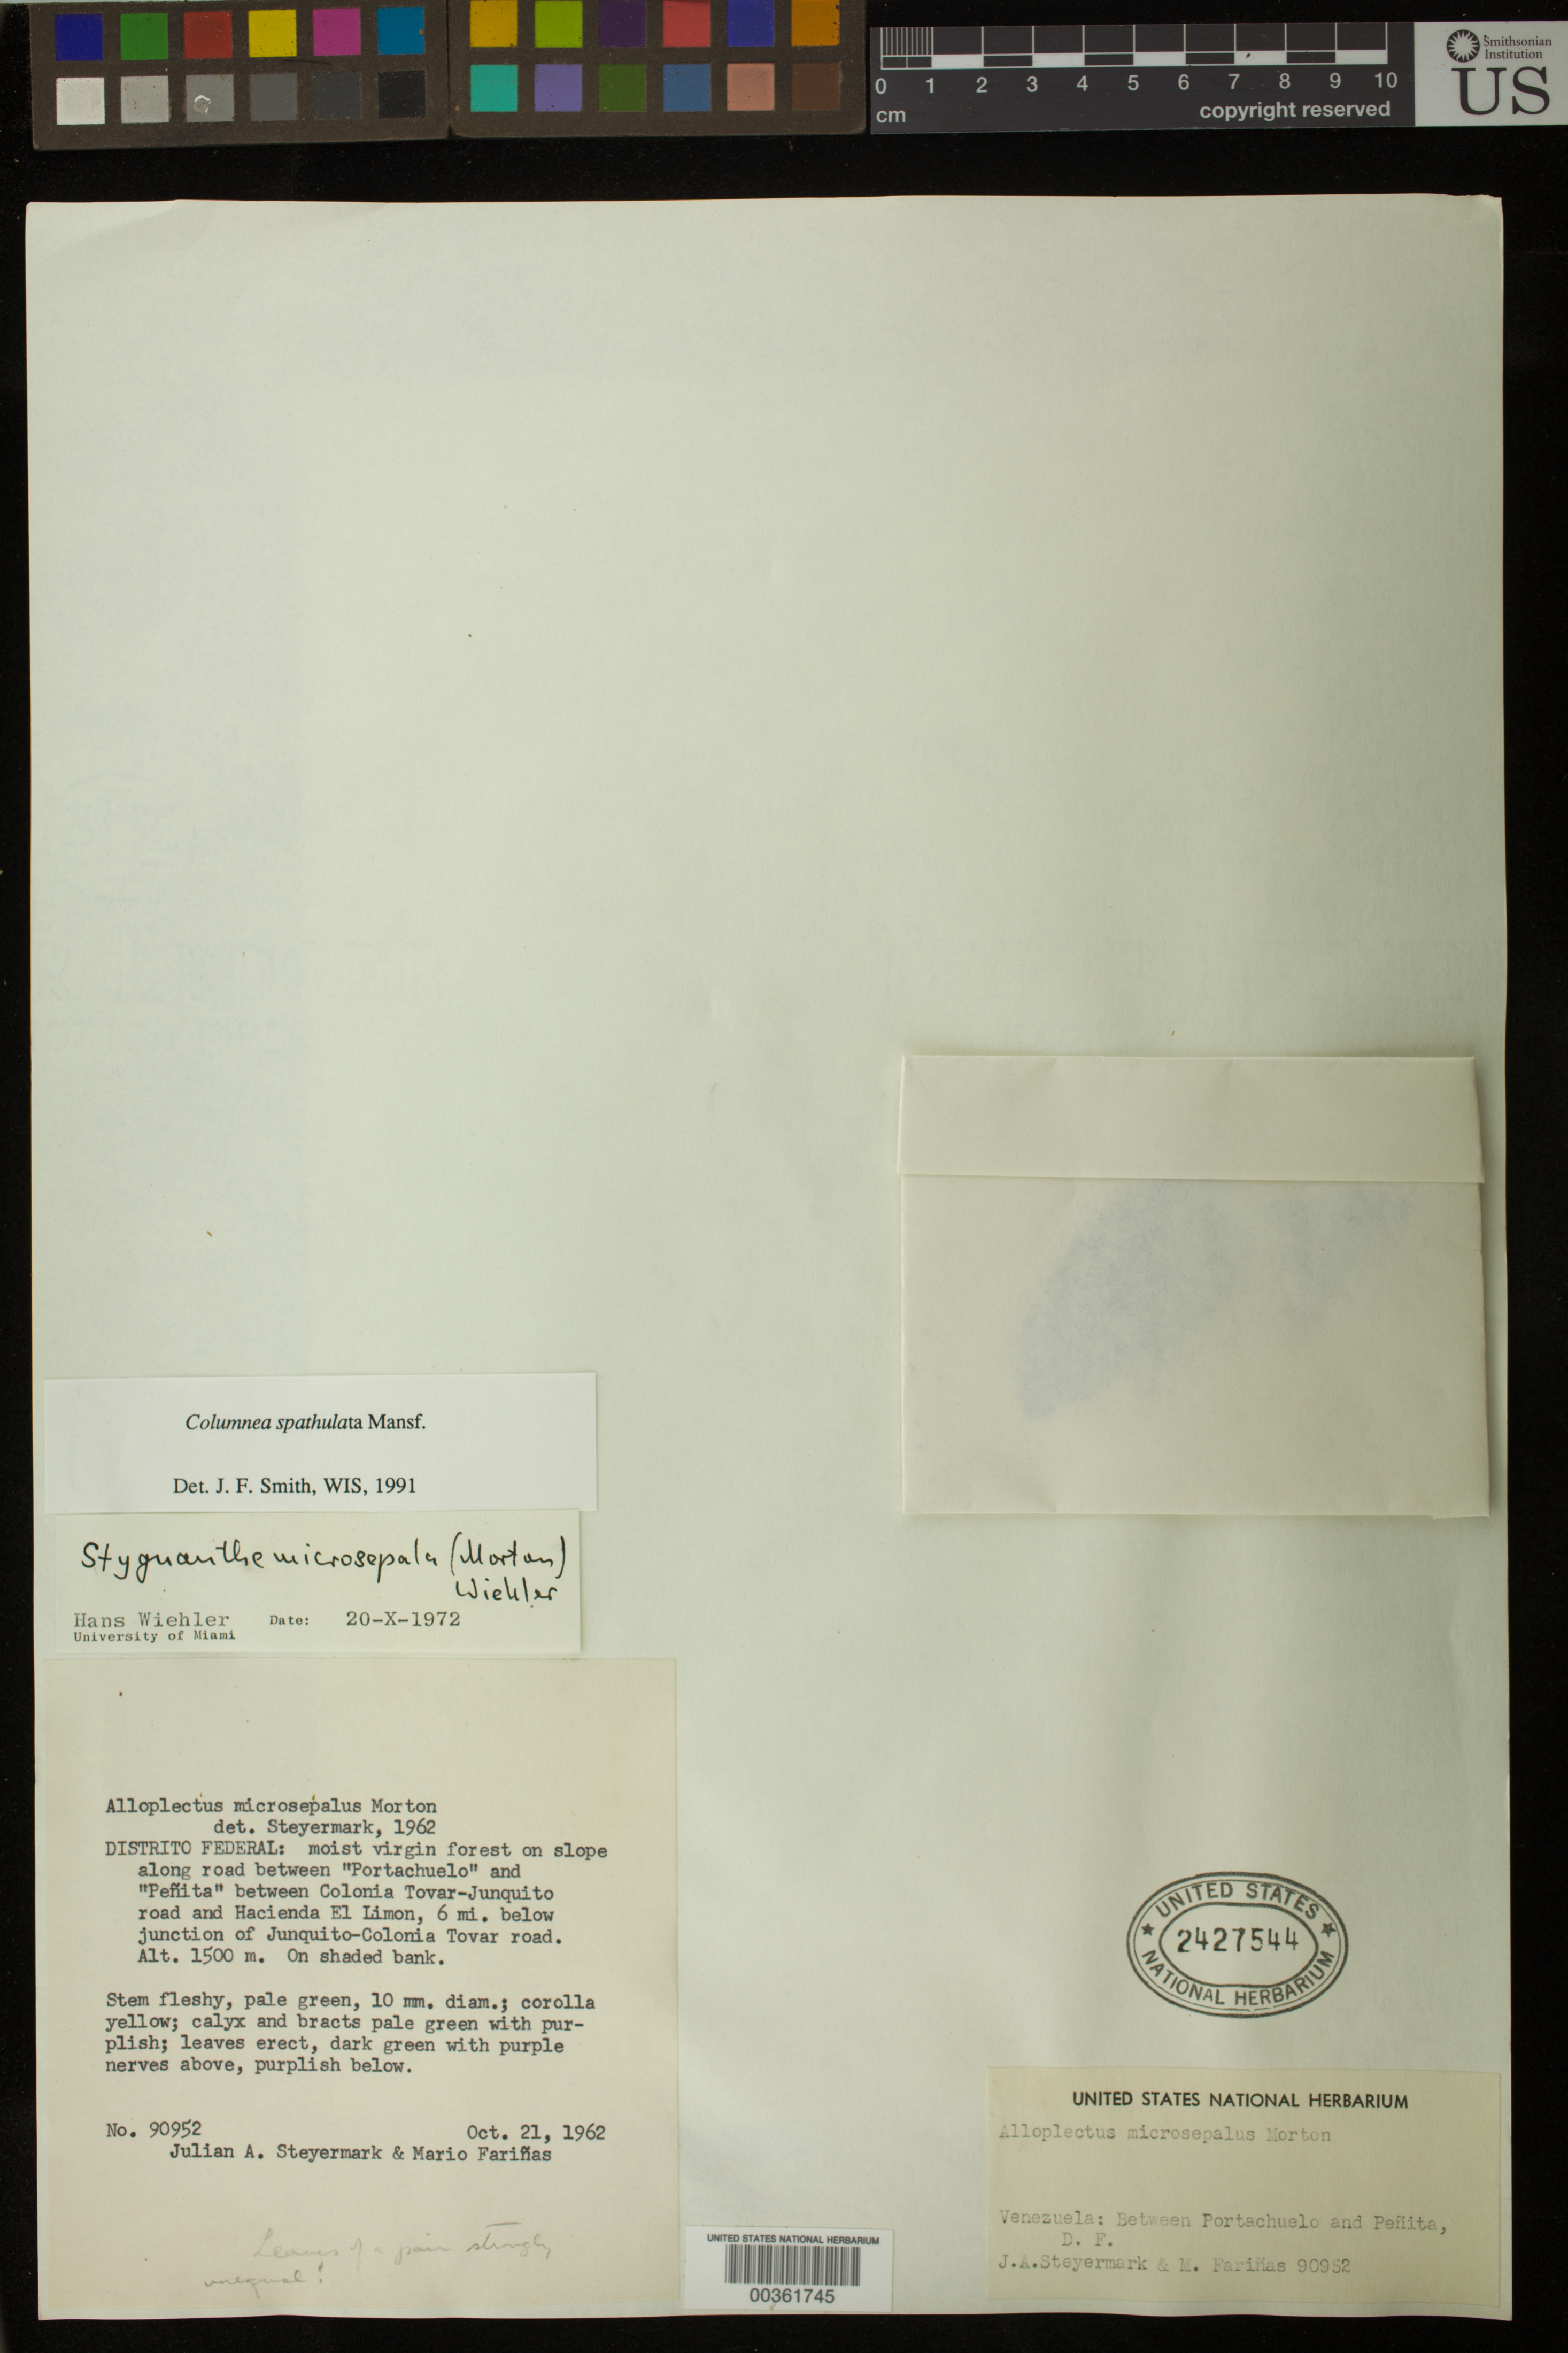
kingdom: Plantae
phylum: Tracheophyta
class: Magnoliopsida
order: Lamiales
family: Gesneriaceae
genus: Columnea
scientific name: Columnea spathulata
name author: Mansf.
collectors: J. Steyermark & M. Fariñas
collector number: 90952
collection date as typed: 21 Oct 1962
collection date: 1962-10-21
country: Venezuela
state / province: Distrito Federal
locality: Along road between "Portachuelo" and "Penita" between Colonia Tovar-Junquito road and Hacienda El Limon, ...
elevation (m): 1500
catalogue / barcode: US 2427544